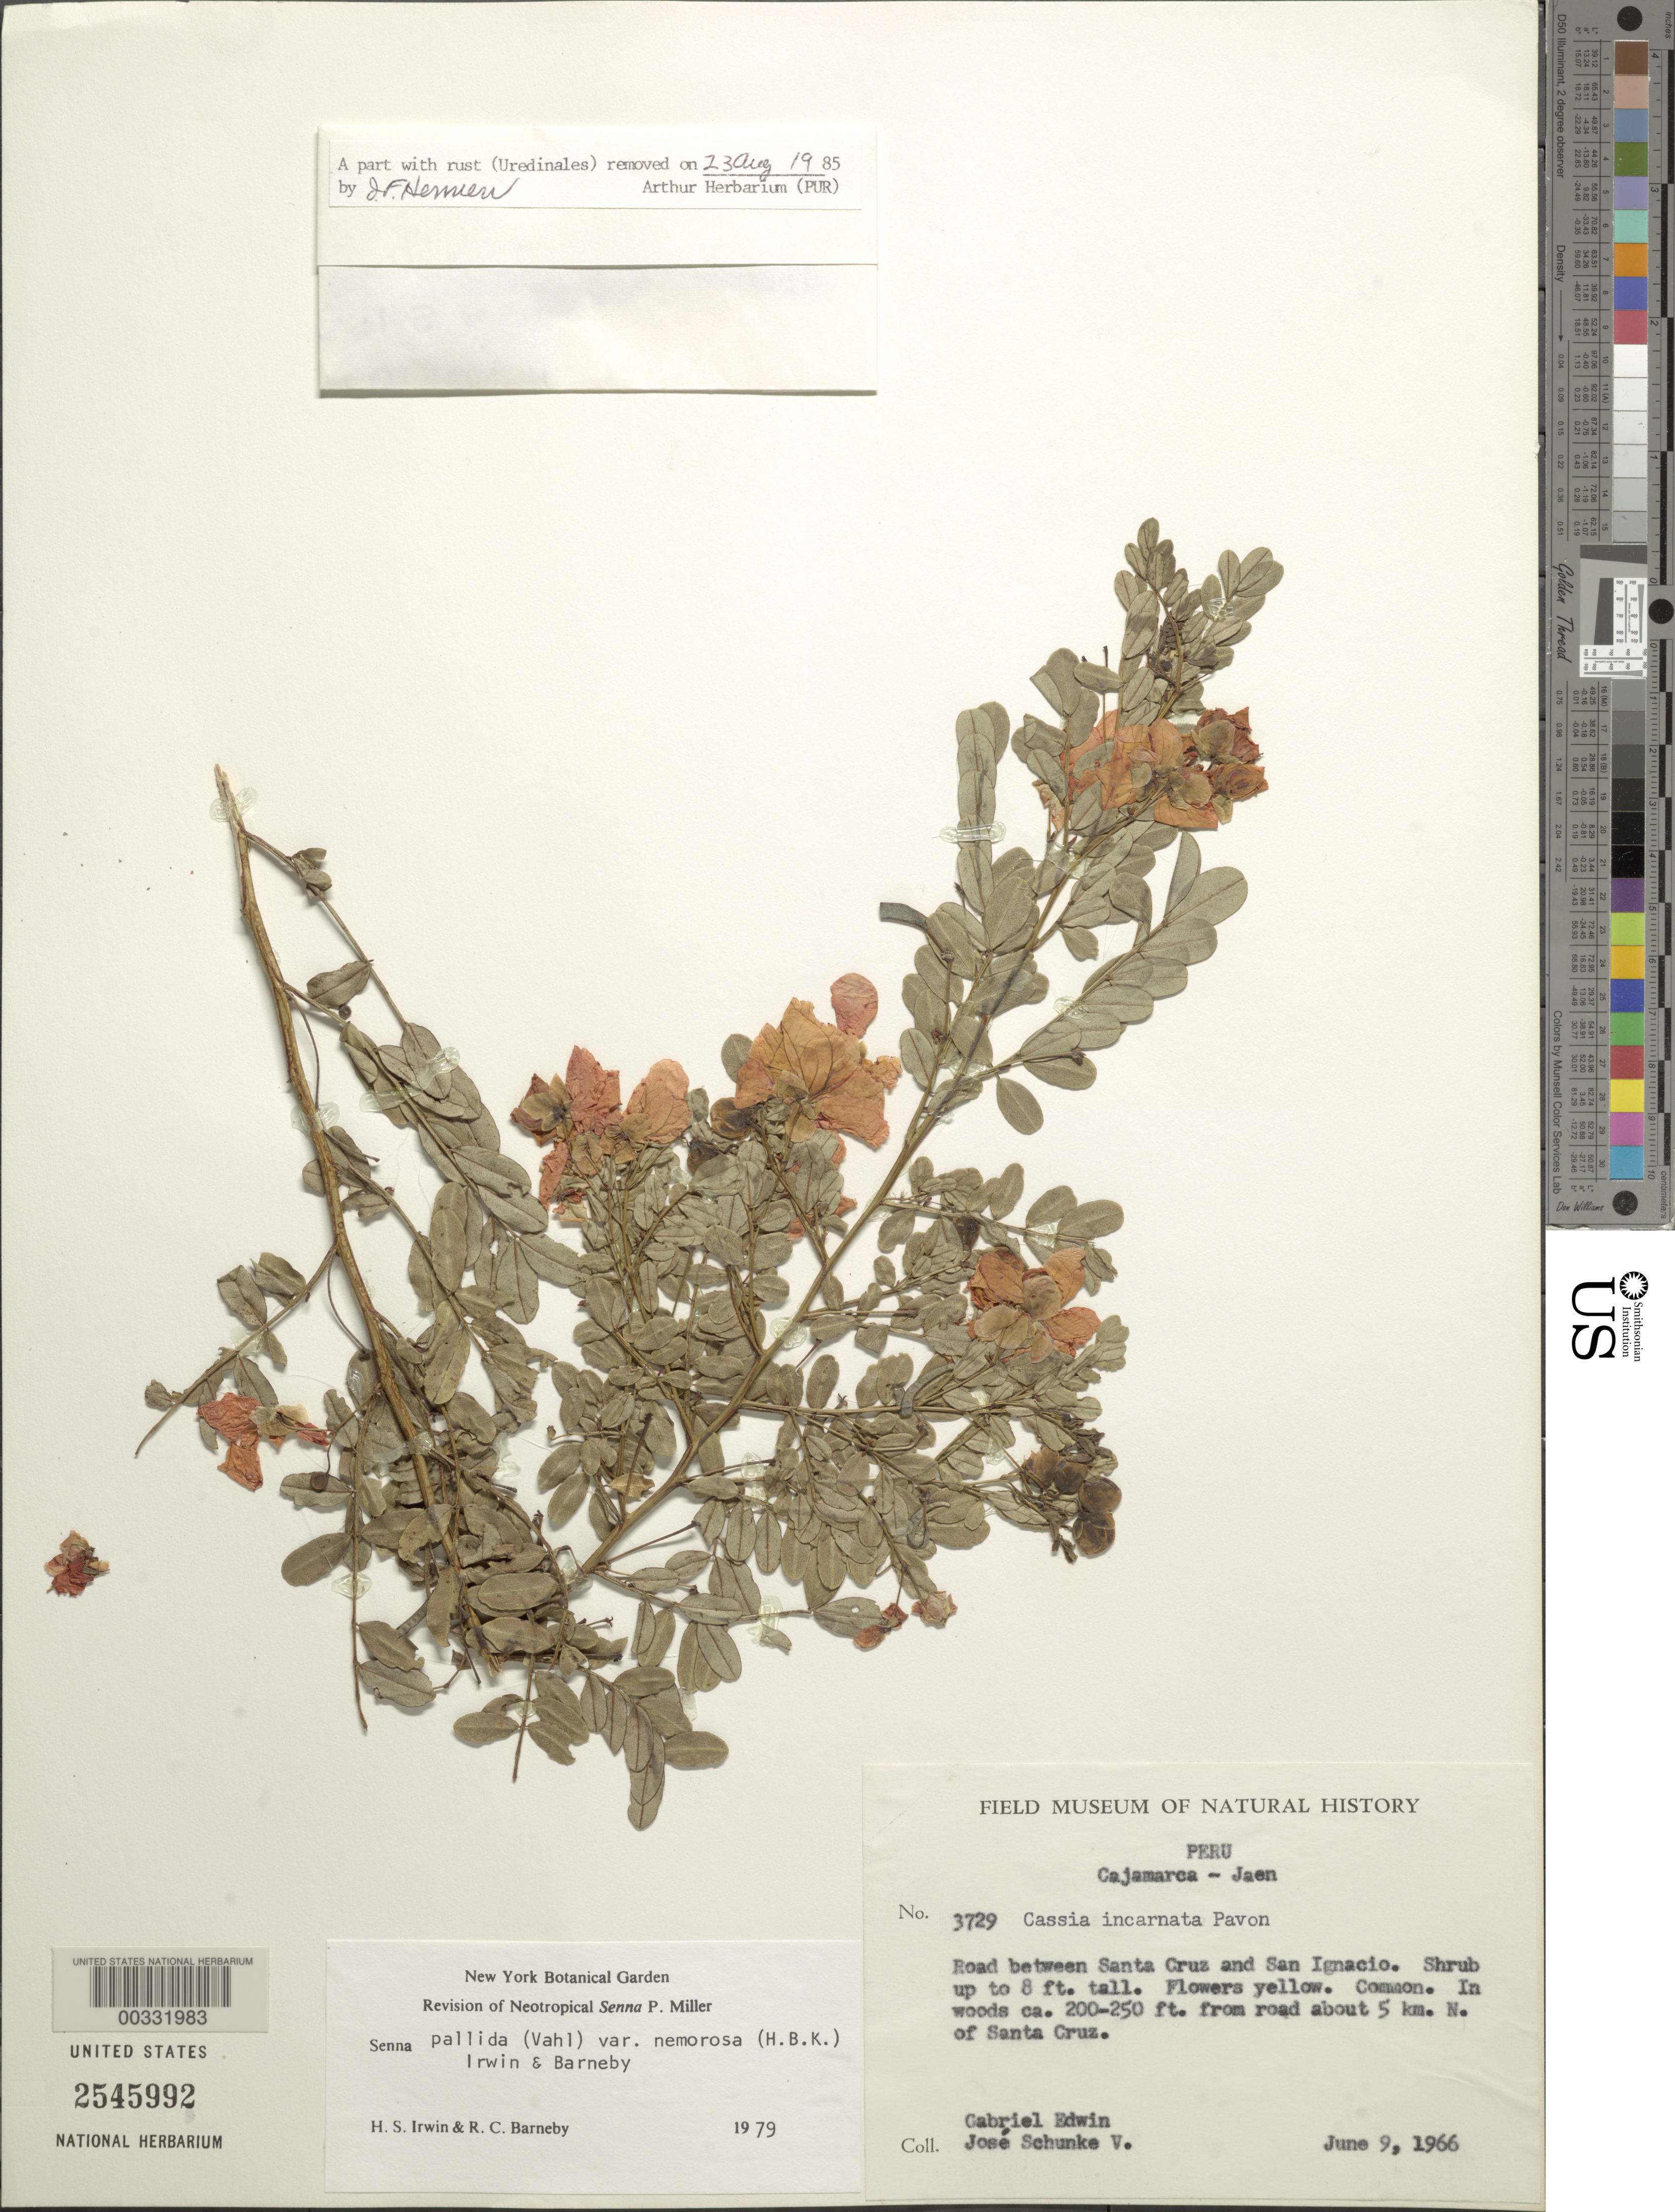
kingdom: Plantae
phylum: Tracheophyta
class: Magnoliopsida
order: Fabales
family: Fabaceae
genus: Senna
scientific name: Senna pallida var. nemorosa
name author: (Kunth) H.S. Irwin & Barneby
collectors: G. Edwin & J. M. Schunke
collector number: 3729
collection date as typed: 09 Jun 1966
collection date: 1966-06-09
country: Peru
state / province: Cajamarca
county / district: Jaén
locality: road between Santa Cruz and San Ignacio, in woods ca. 200 - 250 feet from road and about 5 km N of Santa Cruz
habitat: In woods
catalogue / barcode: US 2545992